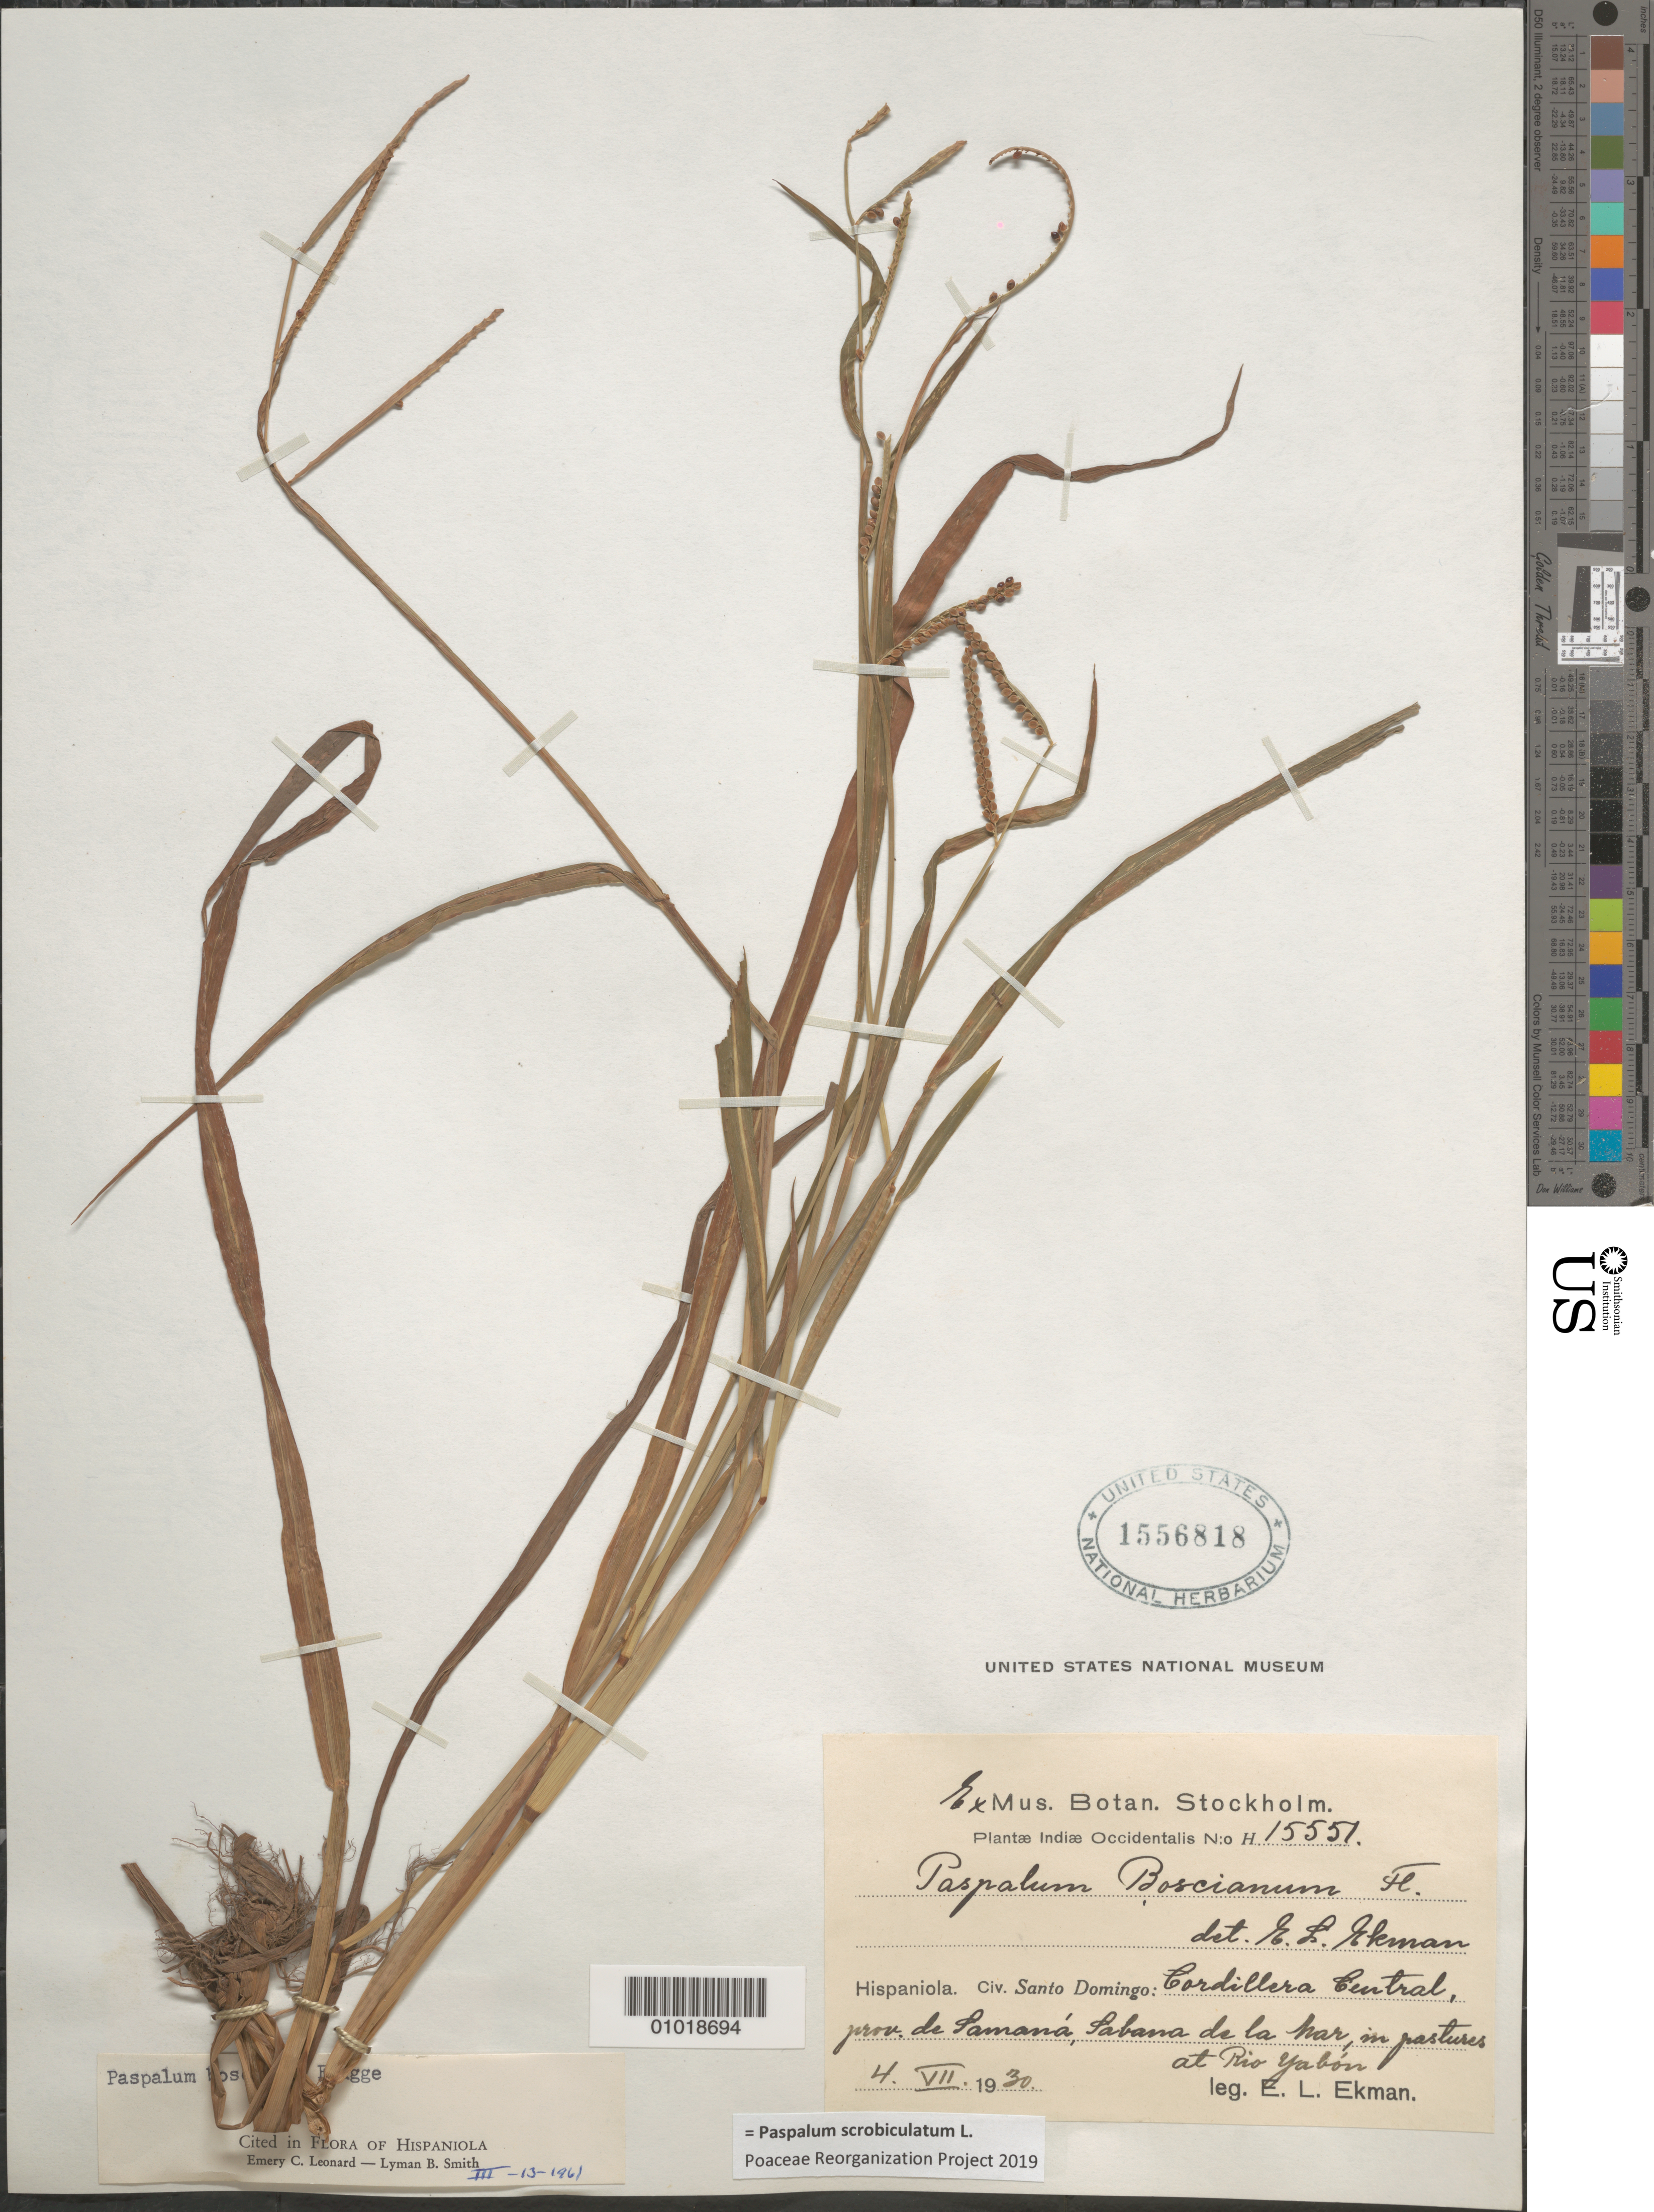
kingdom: Plantae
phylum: Tracheophyta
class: Liliopsida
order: Poales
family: Poaceae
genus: Paspalum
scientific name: Paspalum boscianum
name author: Flüggé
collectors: E. L. Ekman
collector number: H 15551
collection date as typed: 04 Jul 1930 or 07 Apr 1930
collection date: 1930-04-07 or 1930-07-04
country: Dominican Republic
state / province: Samaná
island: Hispaniola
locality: Cordillera Central, prov. of samana, Sabana de la Mar, in pasture at Rio Yabon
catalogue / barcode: US 1556818